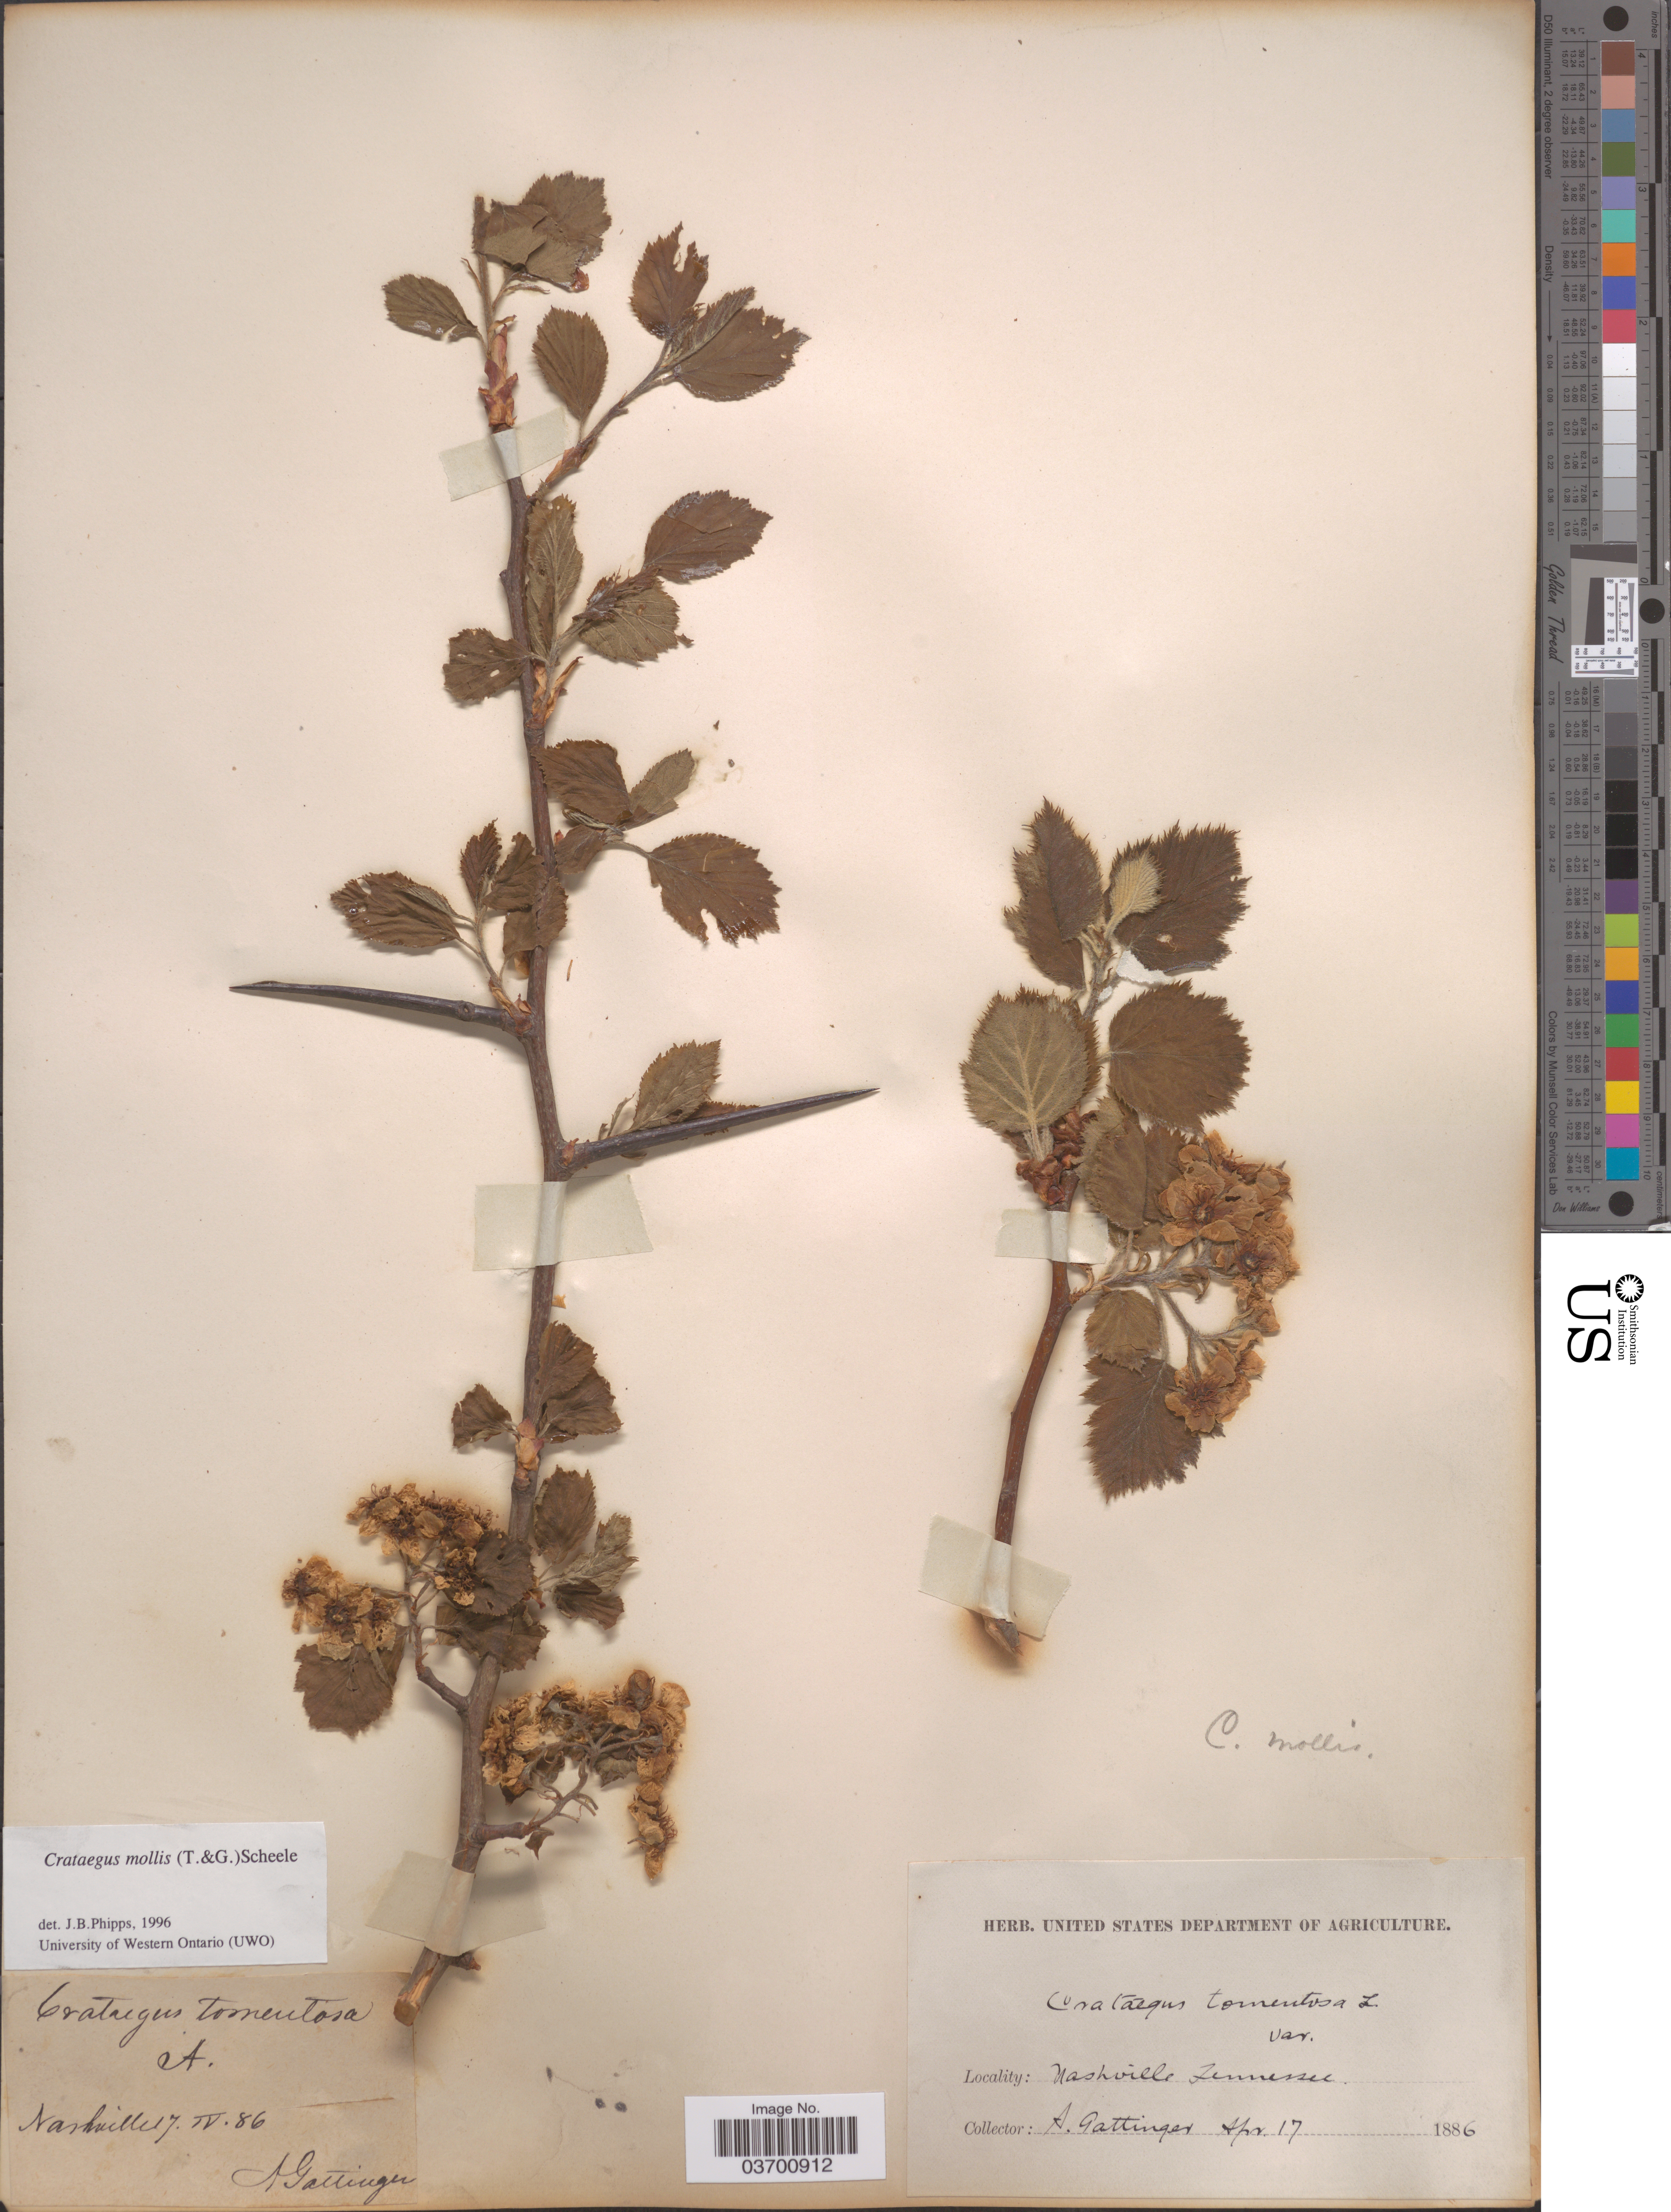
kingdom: Plantae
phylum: Tracheophyta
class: Magnoliopsida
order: Rosales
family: Rosaceae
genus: Crataegus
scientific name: Crataegus mollis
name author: (Torr. & A. Gray) Scheele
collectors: A. Gattinger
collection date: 1886-04-17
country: United States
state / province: Tennessee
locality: Nashville.